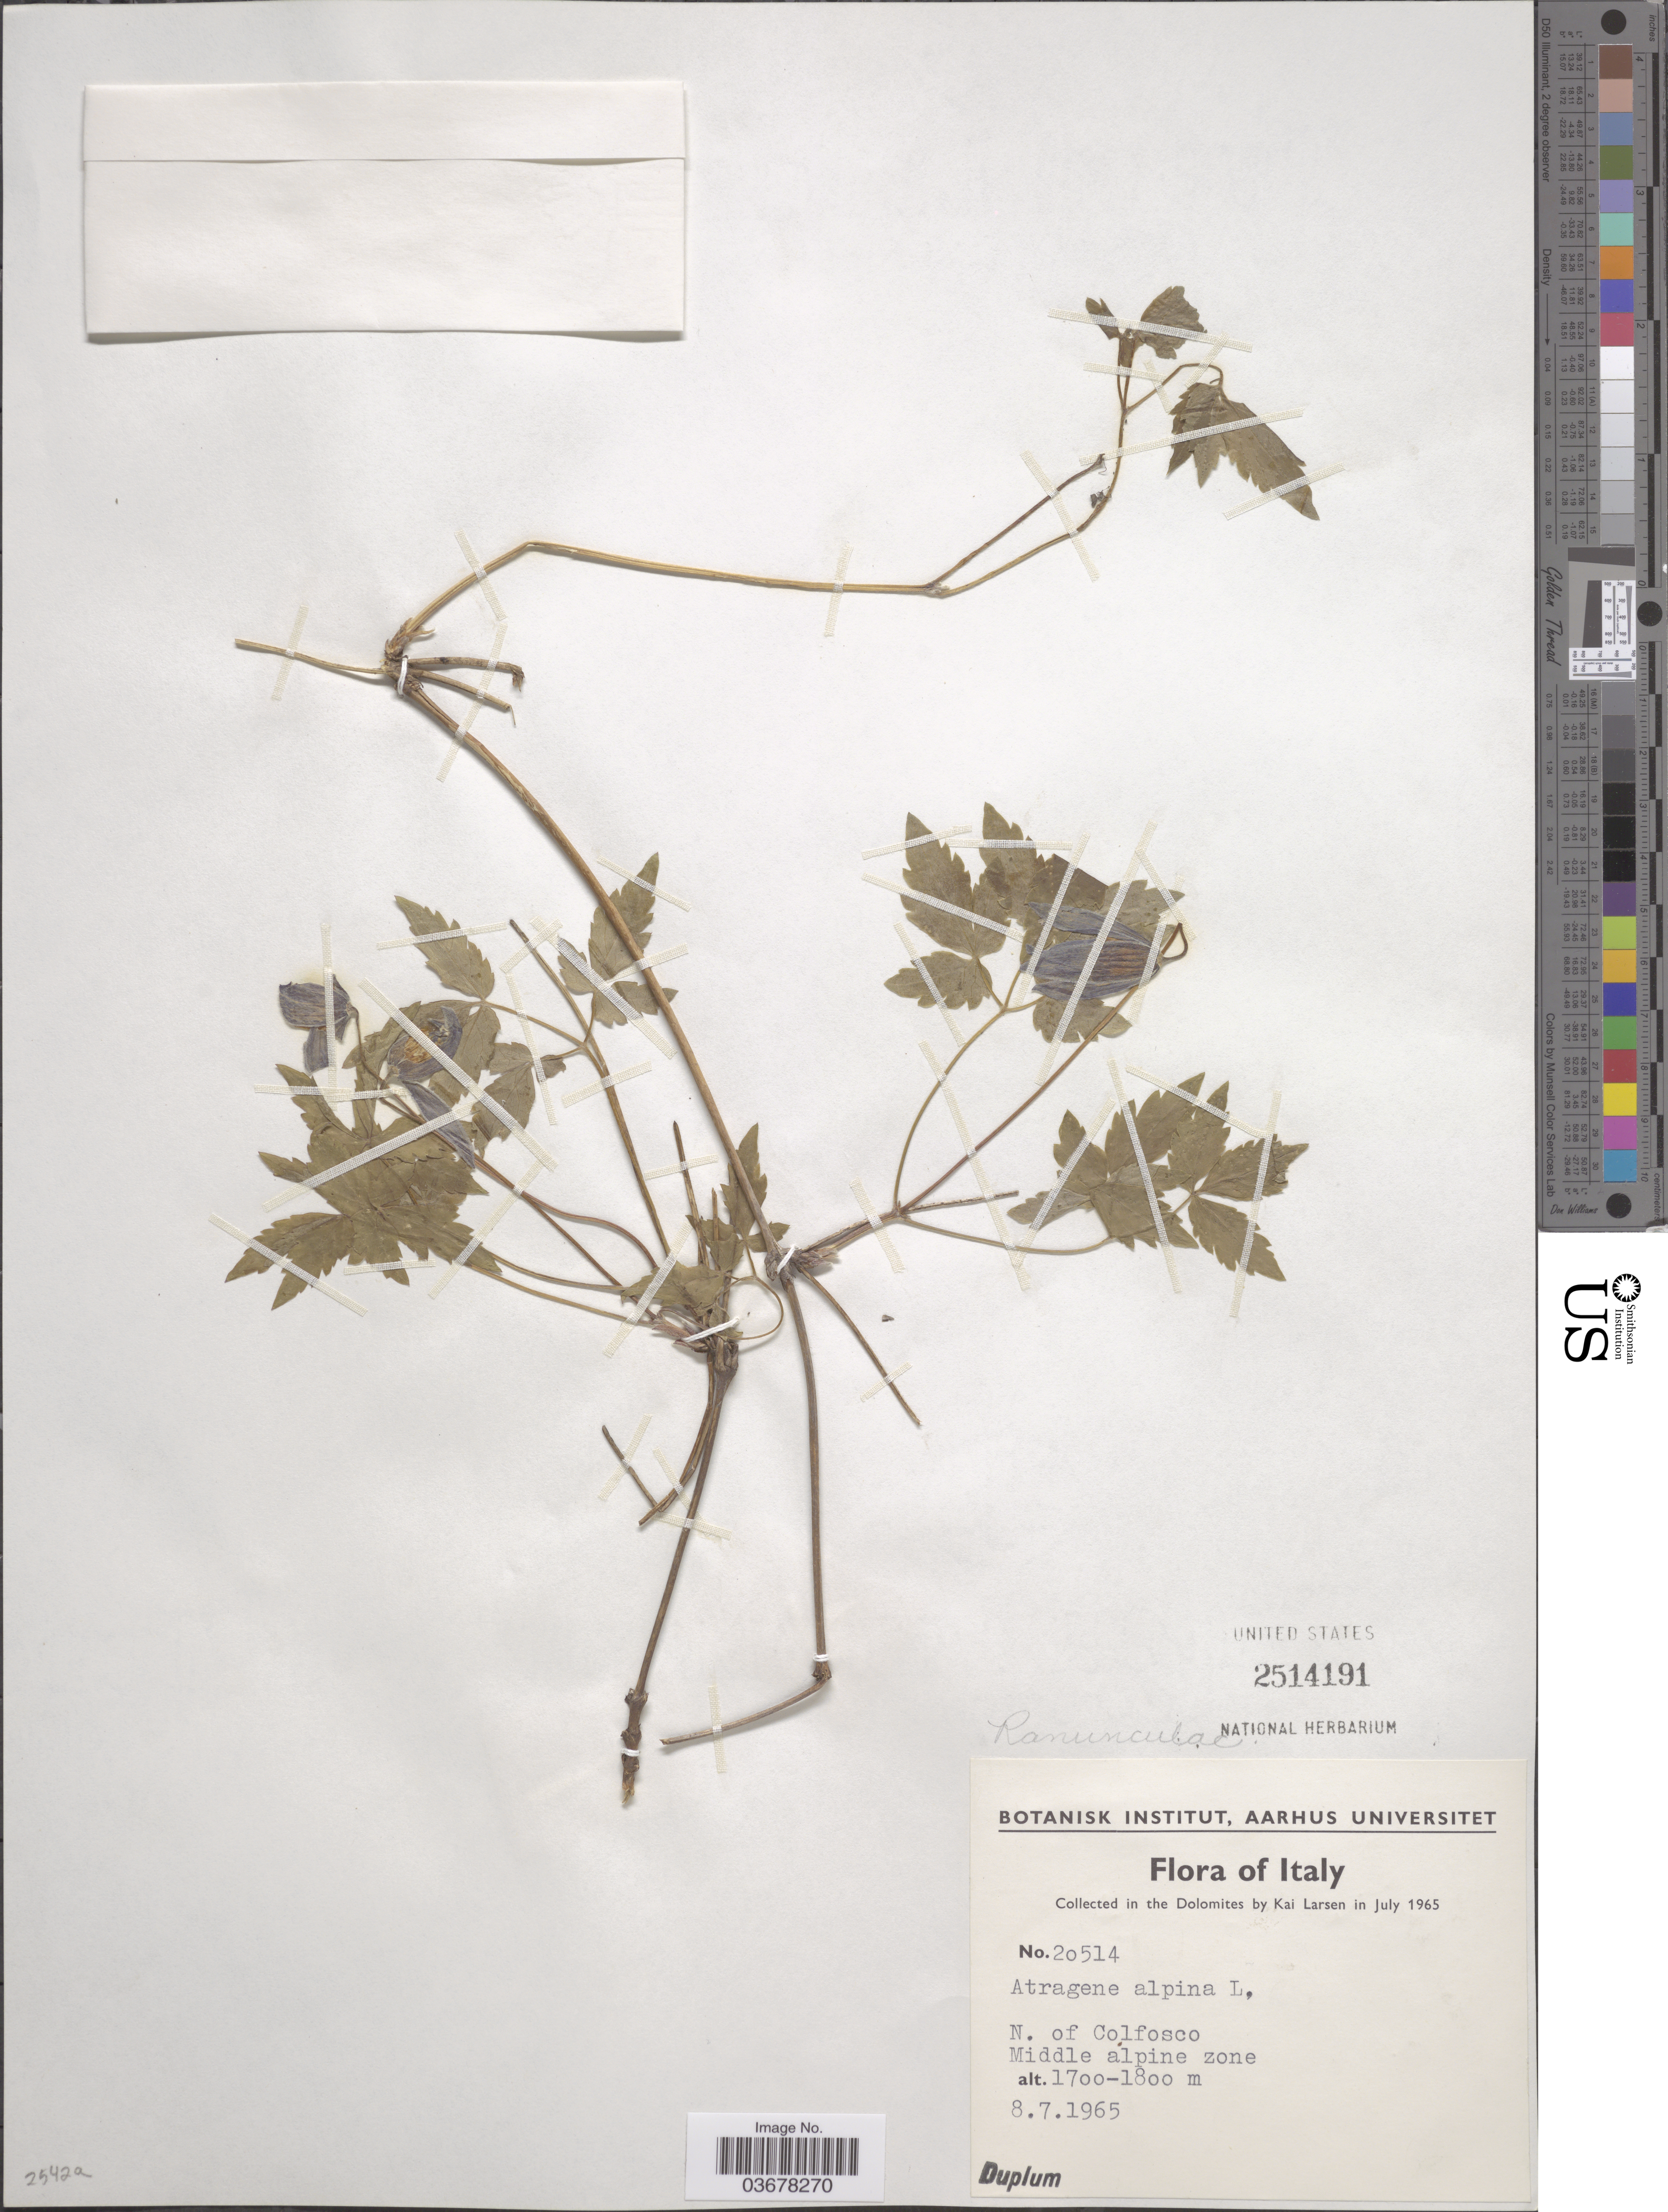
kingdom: Plantae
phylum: Tracheophyta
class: Magnoliopsida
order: Ranunculales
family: Ranunculaceae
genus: Clematis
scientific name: Clematis alpina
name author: (L.) Mill.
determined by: Strong, M. T., (US), Smithsonian Institution - National Museum of Natural History (UNITED STATES)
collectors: K. Larsen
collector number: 20514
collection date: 1965-07-08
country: Italy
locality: In the Dolomites. N. of Colfosco. Middle alpine zone.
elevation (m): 1700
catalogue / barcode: US 2514191